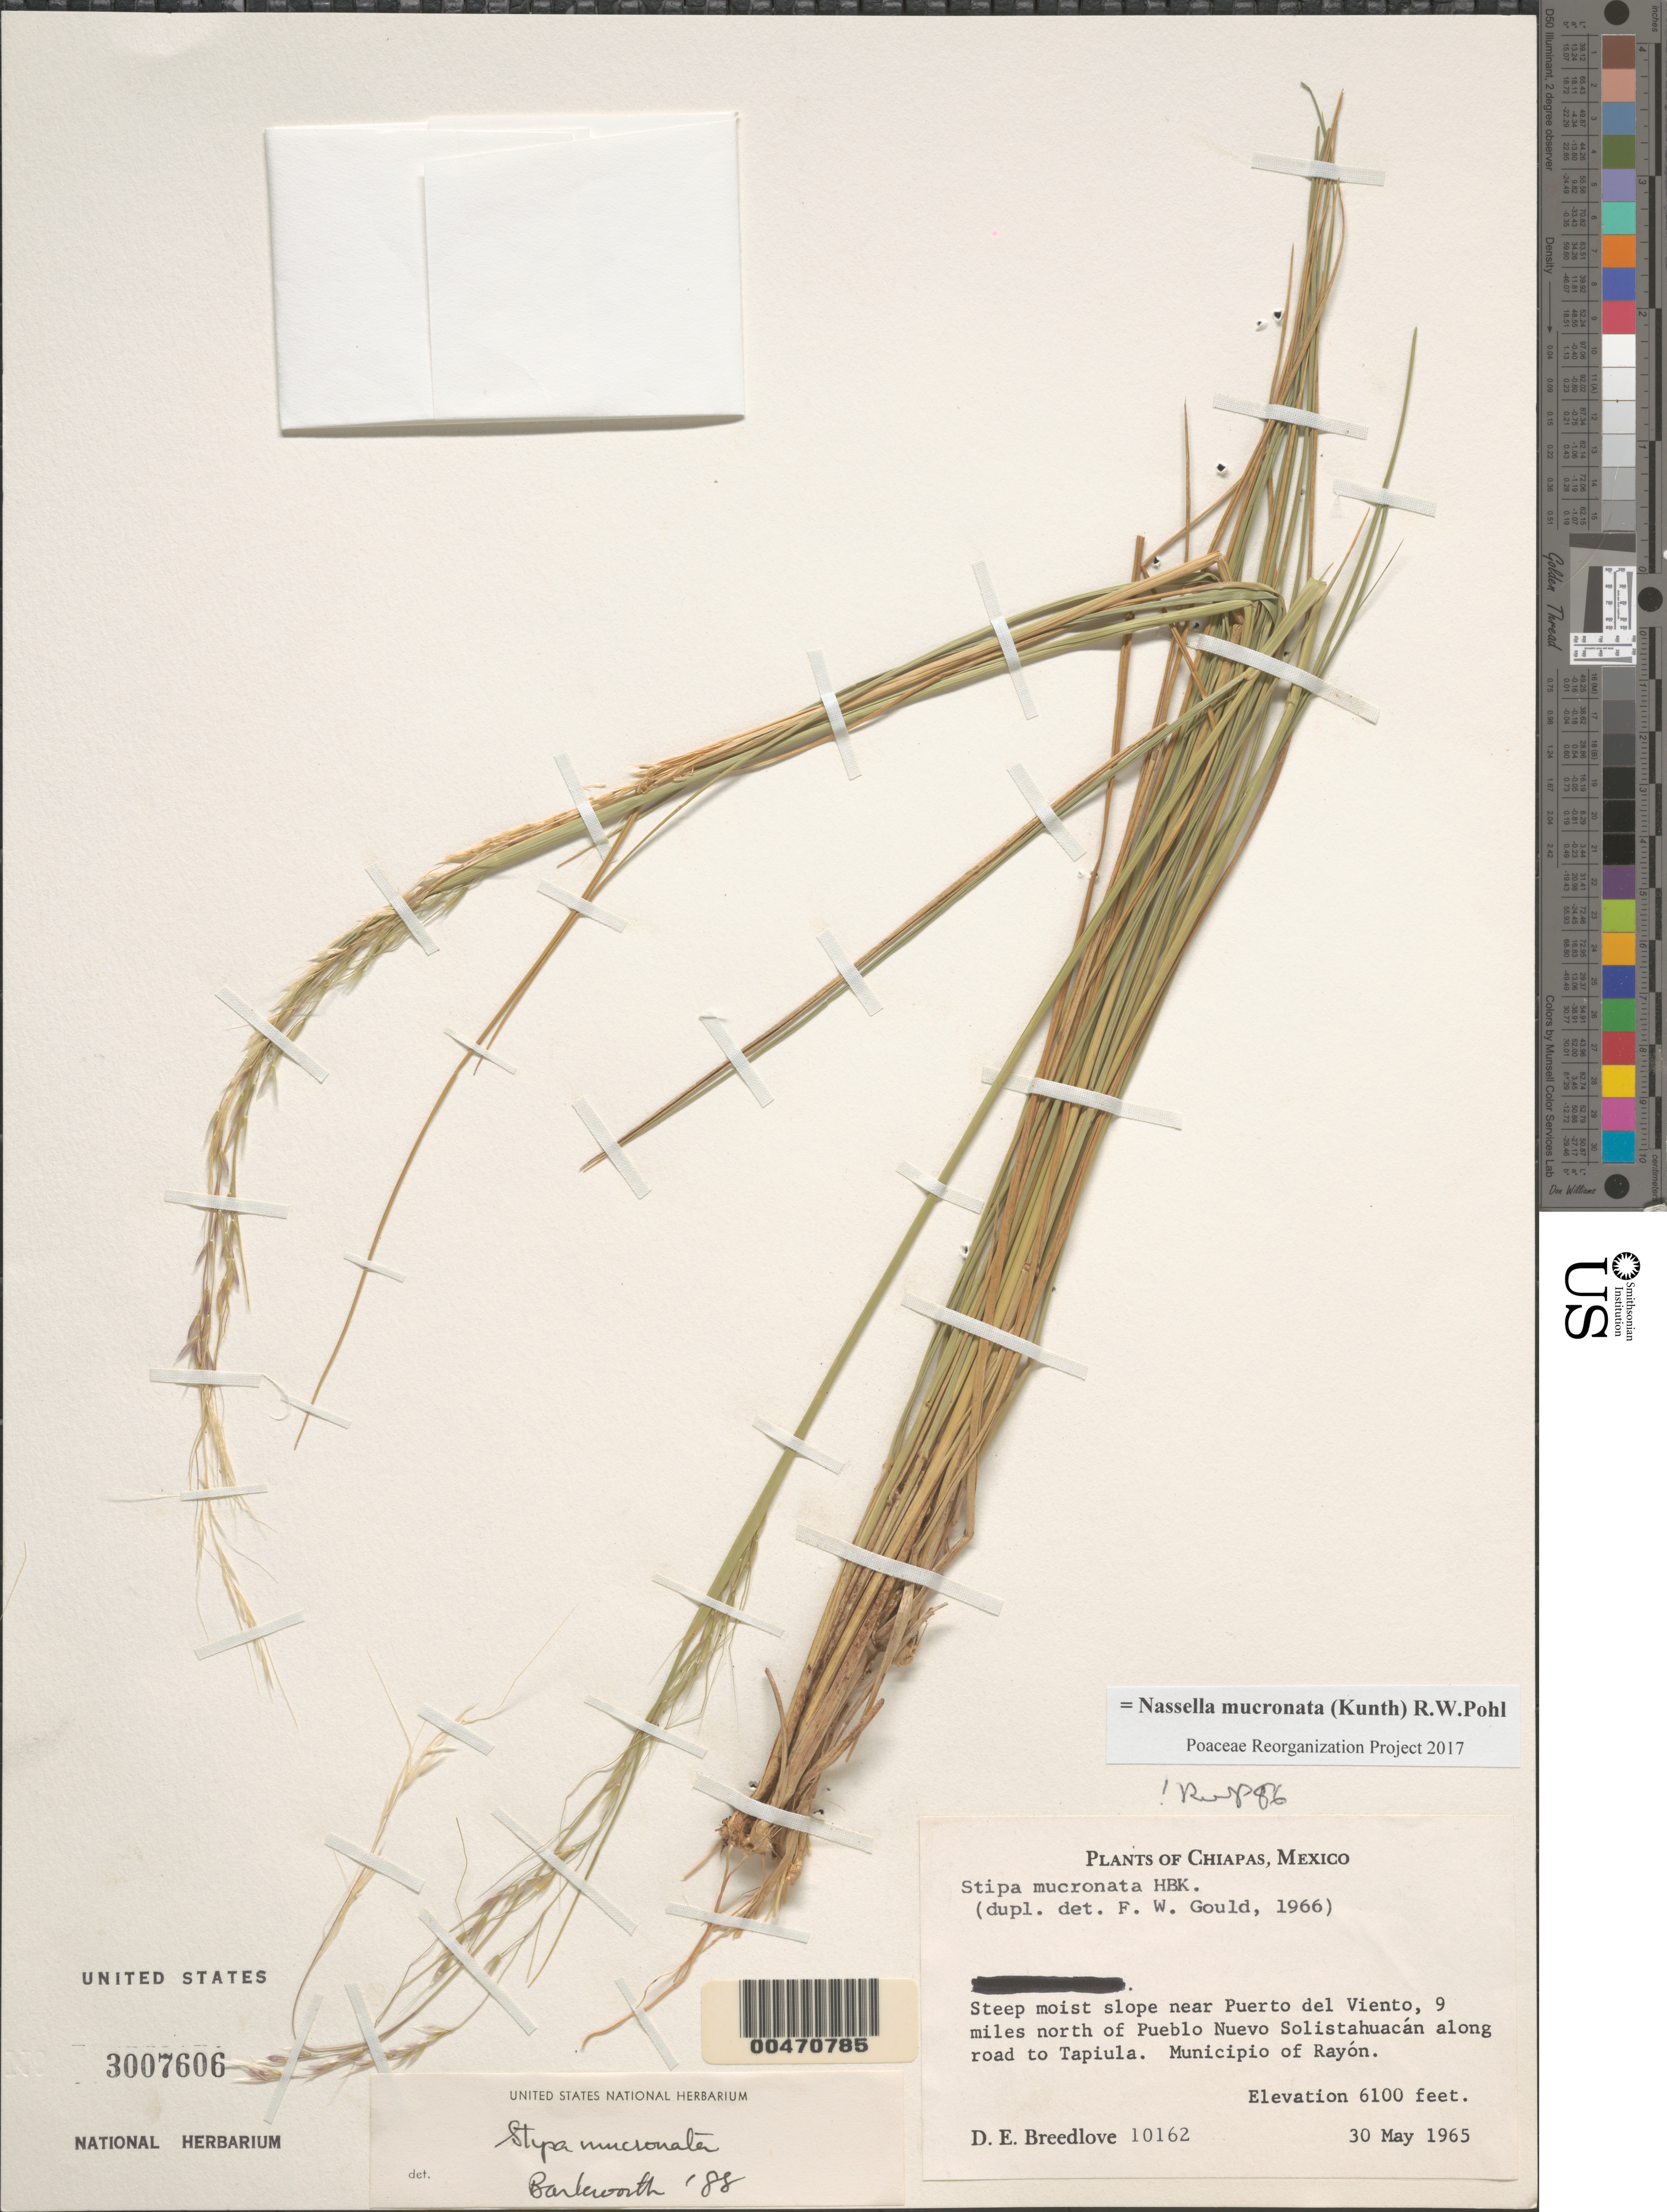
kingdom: Plantae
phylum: Tracheophyta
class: Liliopsida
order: Poales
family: Poaceae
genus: Nassella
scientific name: Nassella mucronata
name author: (Kunth) R.W. Pohl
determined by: Poaceae Reorganization Project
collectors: D. E. Breedlove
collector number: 10162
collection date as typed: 30 May 1965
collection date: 1965-05-30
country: Mexico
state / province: Chiapas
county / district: Rayón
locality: Near Puerto del Viento, 9 mi N of Pueblo Nuevo Solistahuacán along rd to Tapiula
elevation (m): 1859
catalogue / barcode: US 3007606